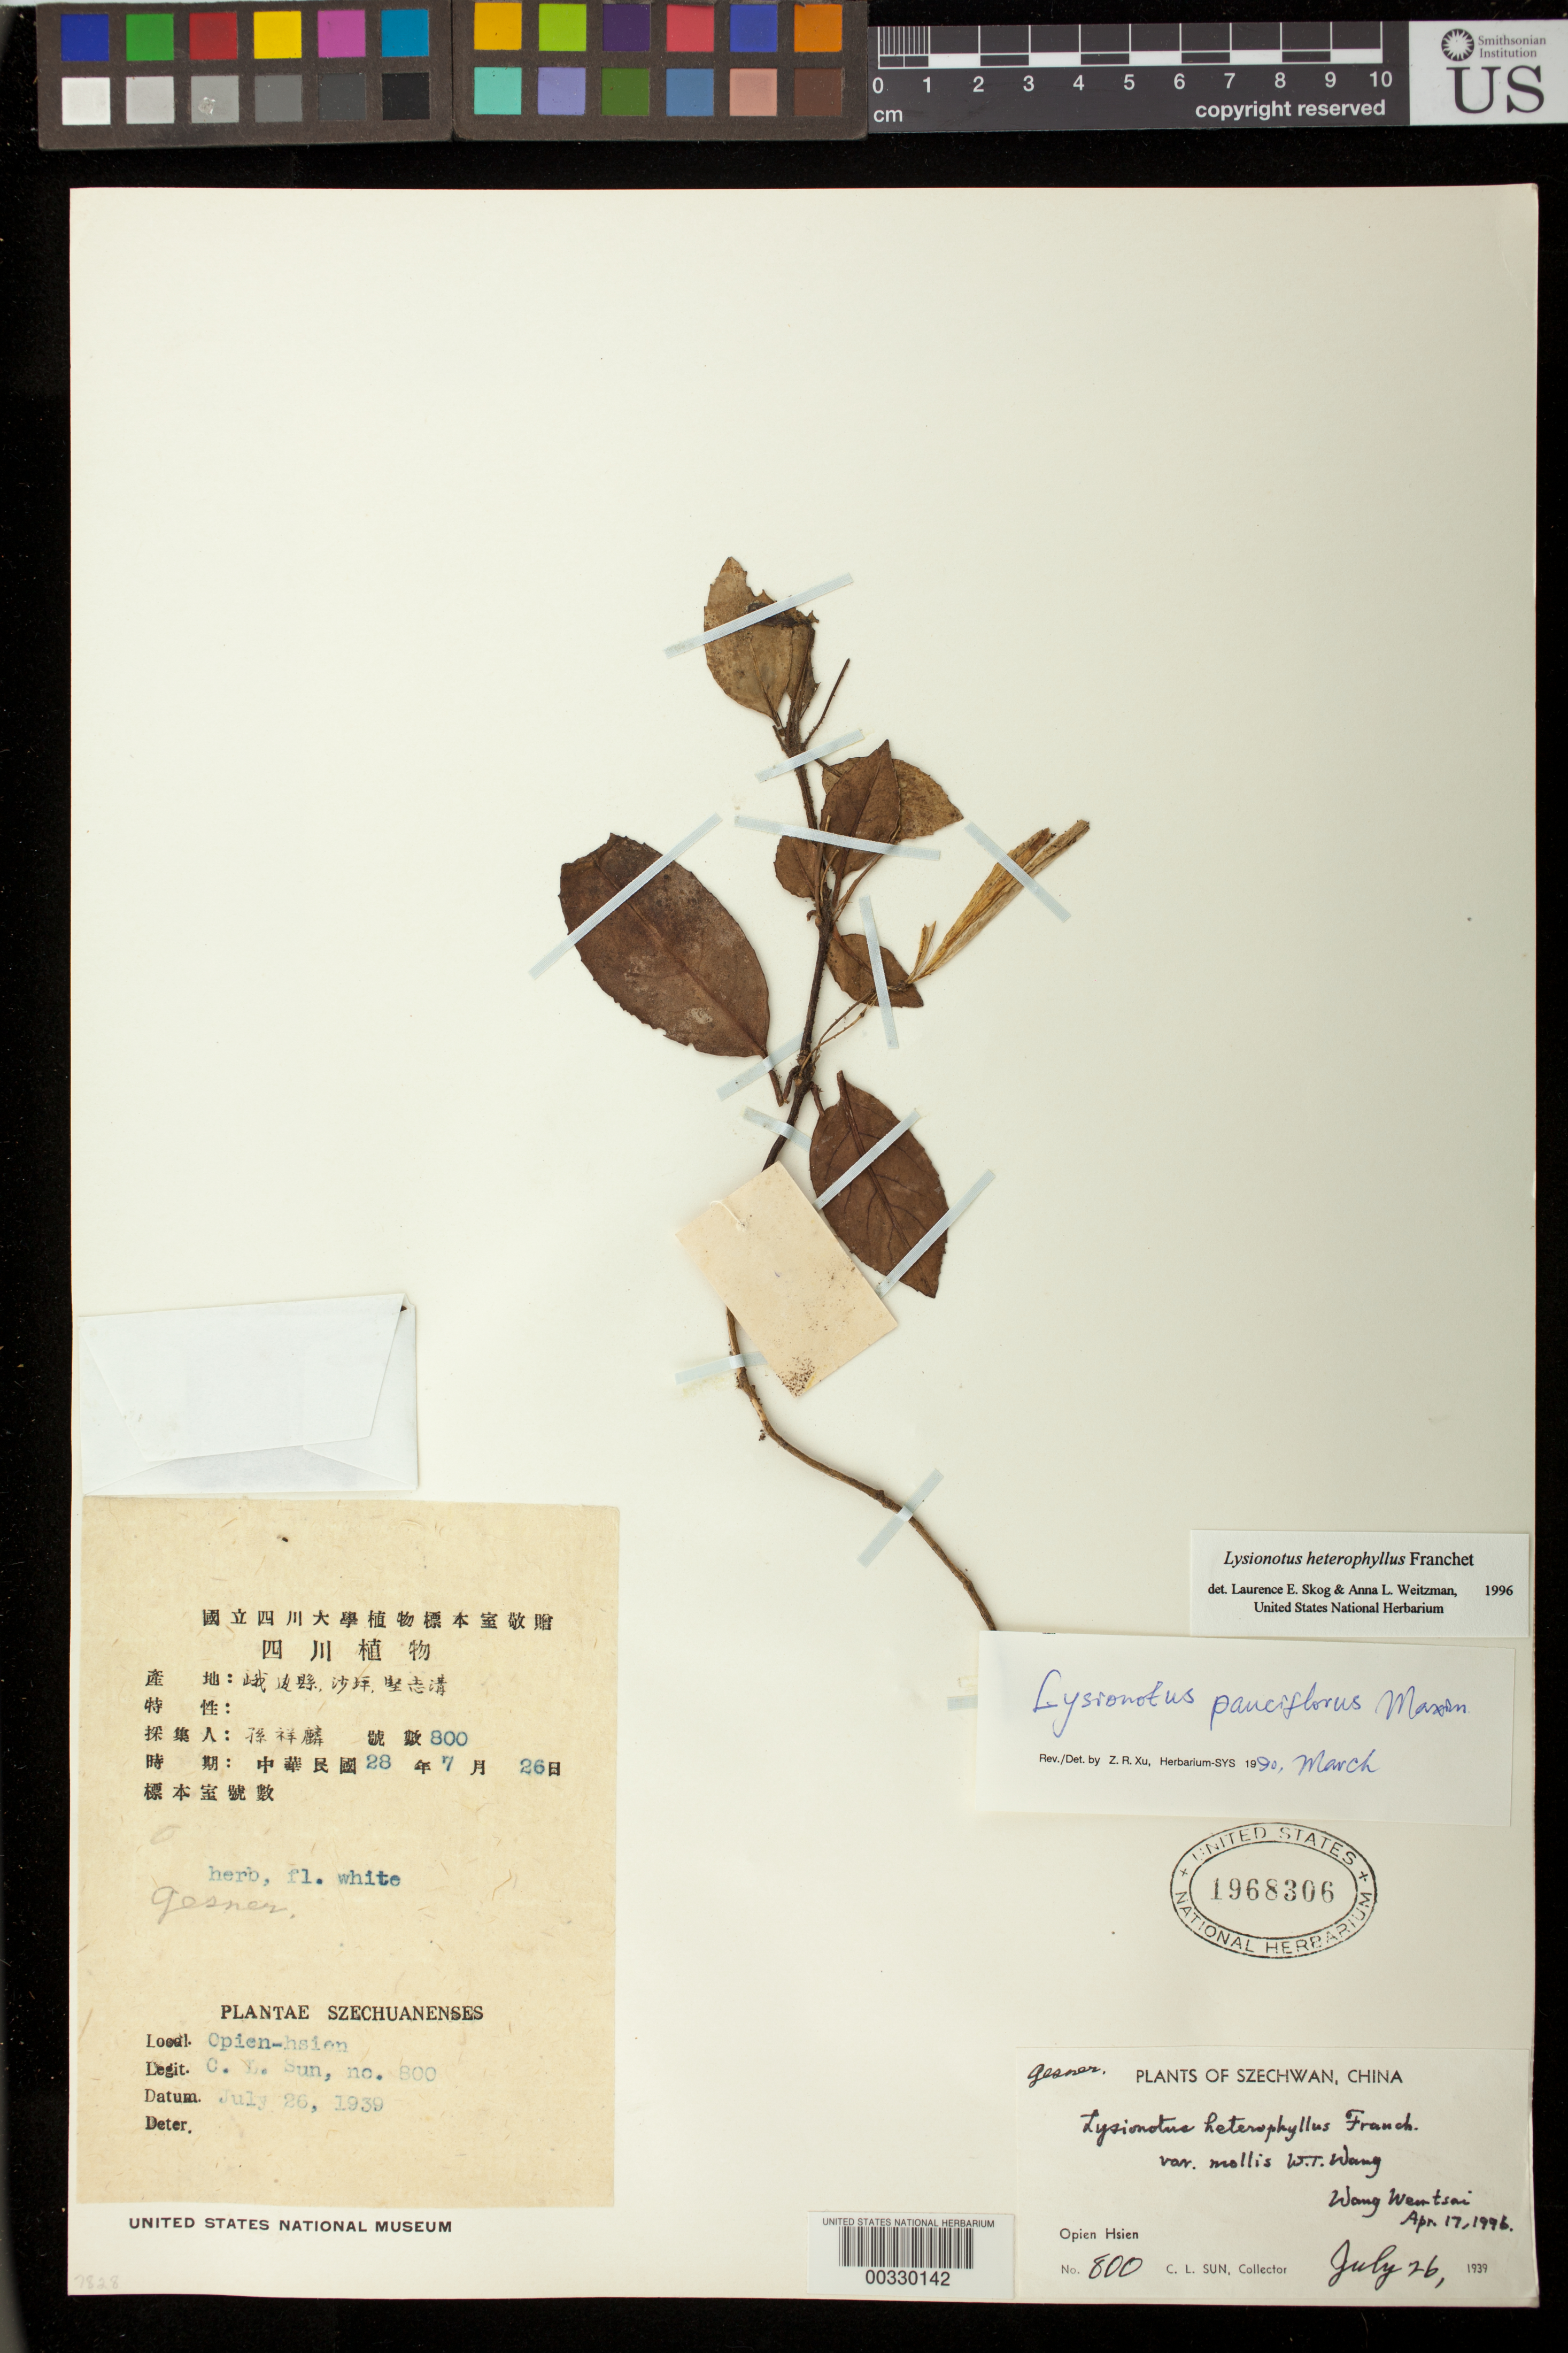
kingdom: Plantae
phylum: Tracheophyta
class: Magnoliopsida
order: Lamiales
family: Gesneriaceae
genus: Lysionotus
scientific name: Lysionotus heterophyllus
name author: Franch.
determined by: Xu, Z. R.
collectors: C. Sun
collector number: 800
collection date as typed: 26 Jul 1939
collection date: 1939-07-26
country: China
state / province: Sichuan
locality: Plants of szechwan, china, opien-hsien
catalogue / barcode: US 1968306